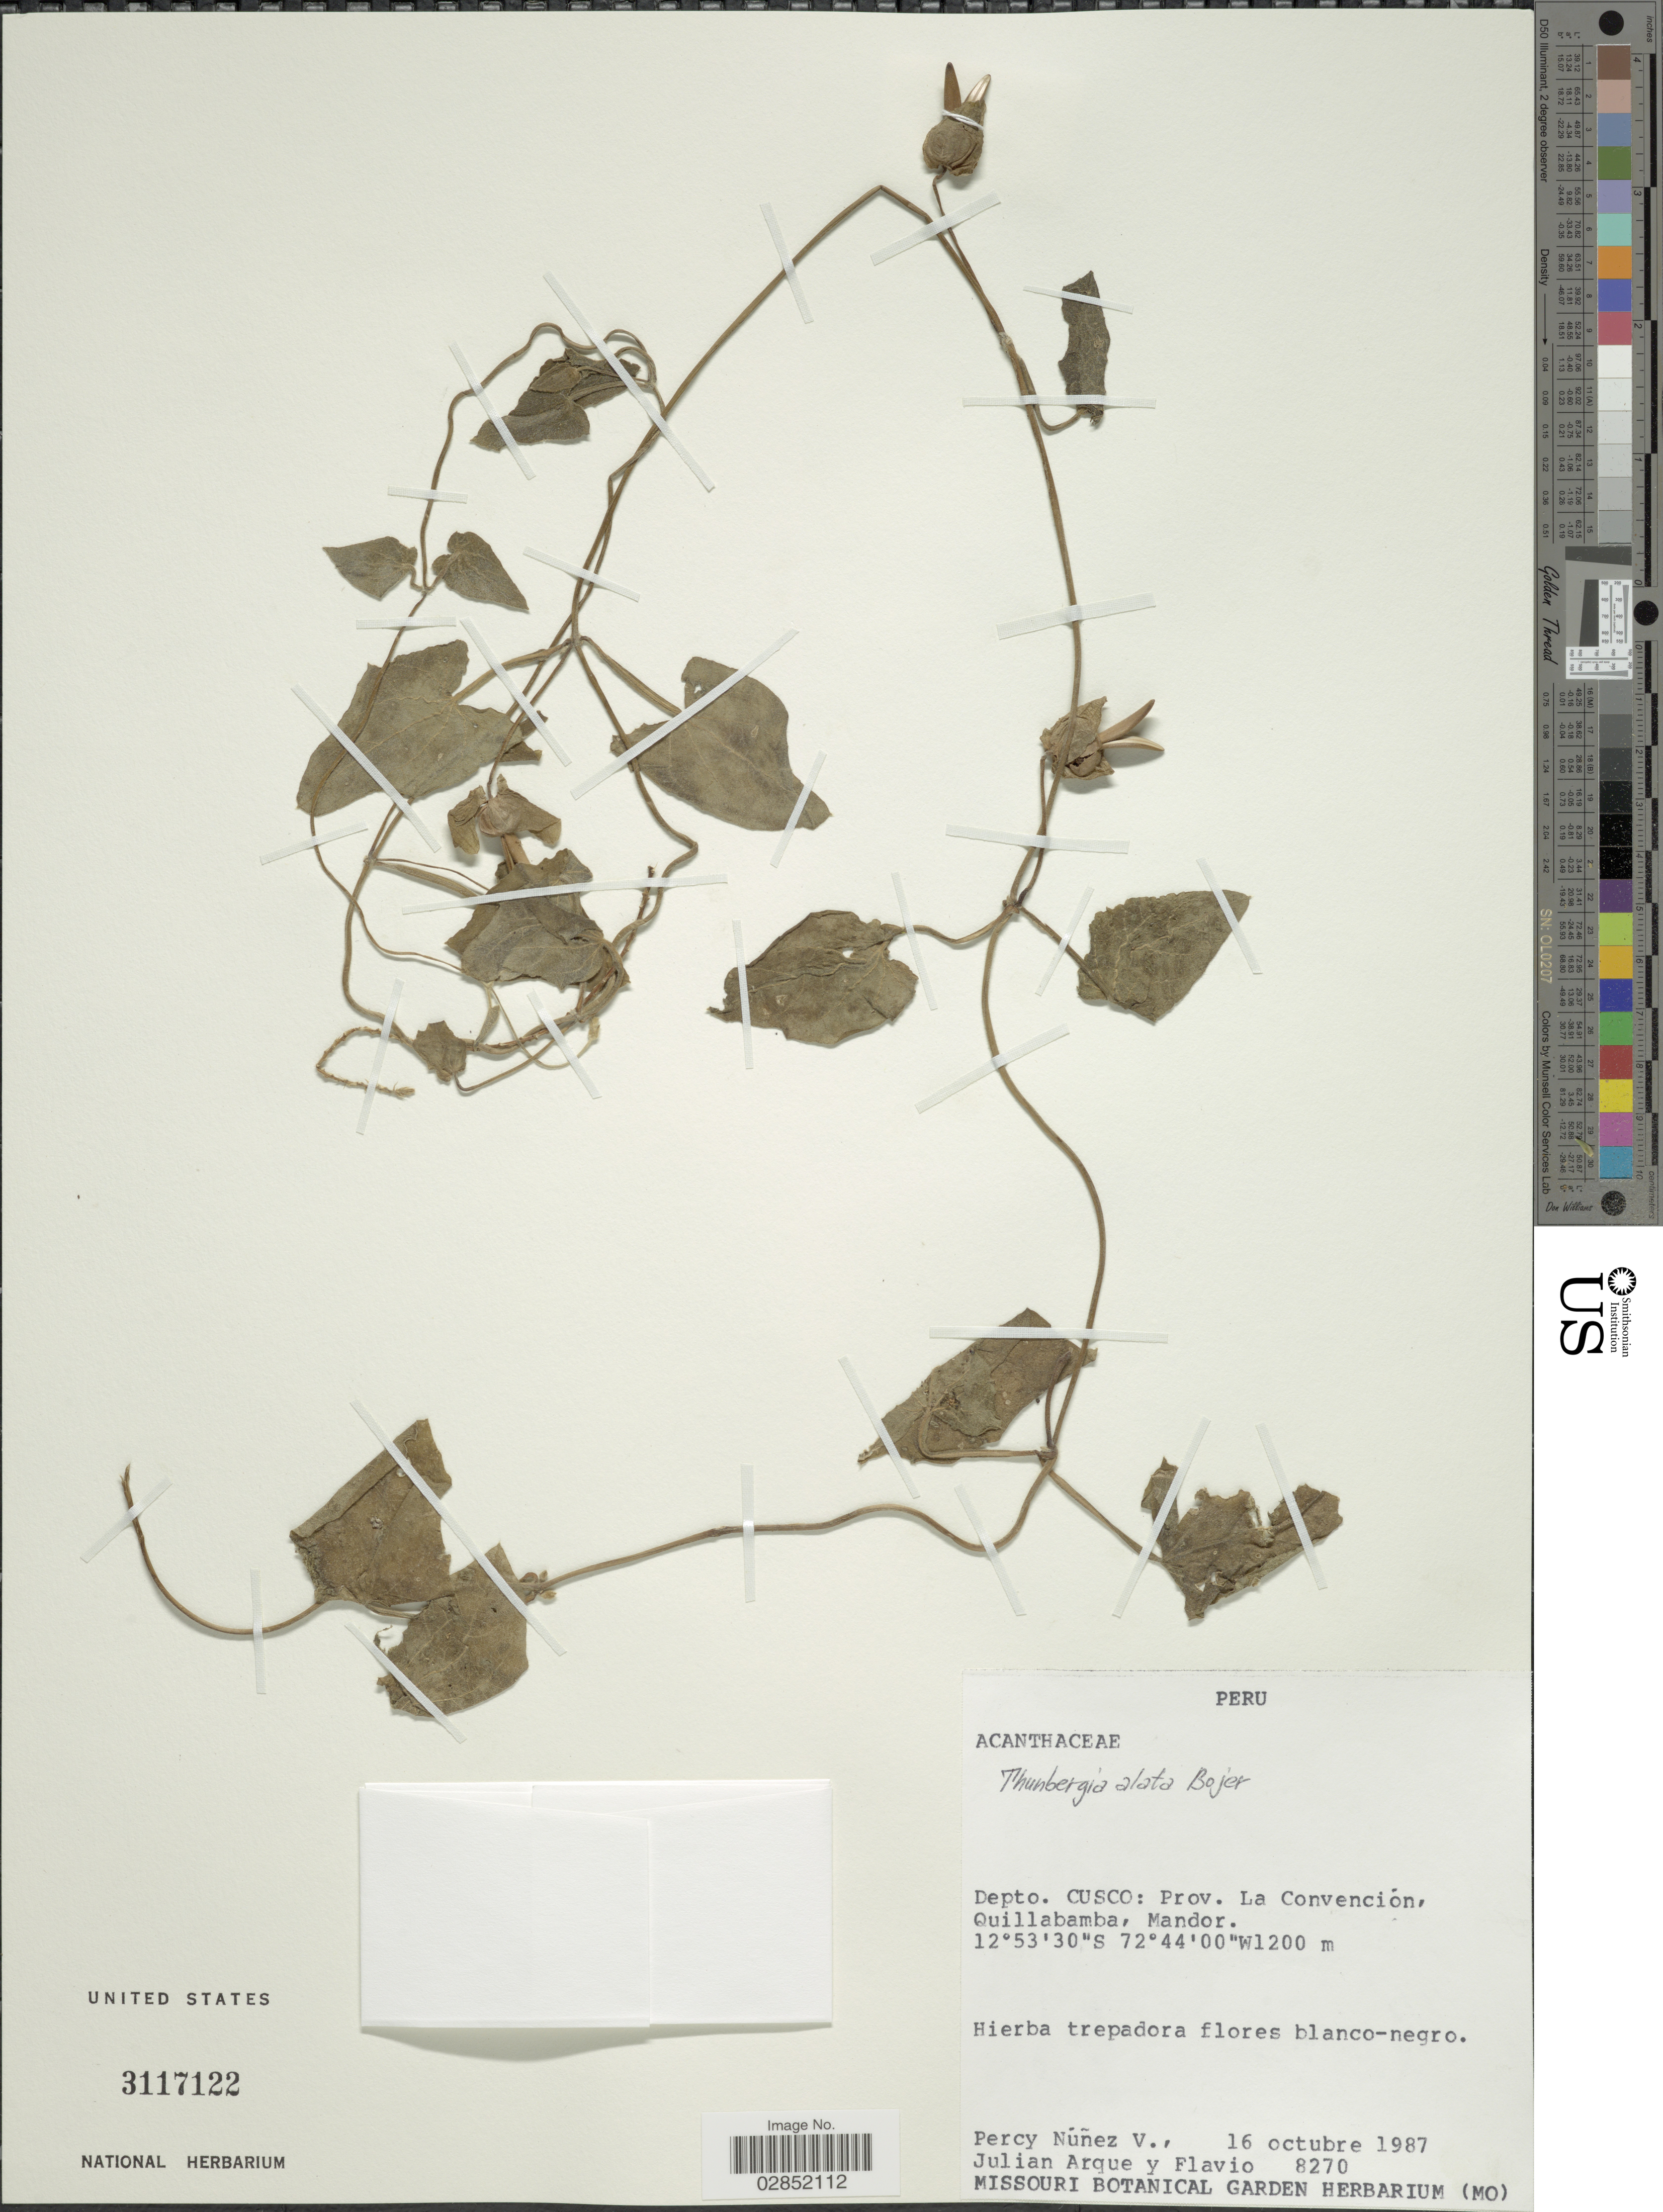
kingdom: Plantae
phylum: Tracheophyta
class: Magnoliopsida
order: Lamiales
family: Acanthaceae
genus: Thunbergia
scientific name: Thunbergia alata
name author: Bojer ex Sims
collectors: P. Nuñez V., J. Arque & Flavio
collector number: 8270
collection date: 1987-10-16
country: Peru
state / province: Cusco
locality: Depto. Cusco: Prov. La Convención, Quillabamba, Mandor.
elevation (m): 1200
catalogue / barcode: US 3117122